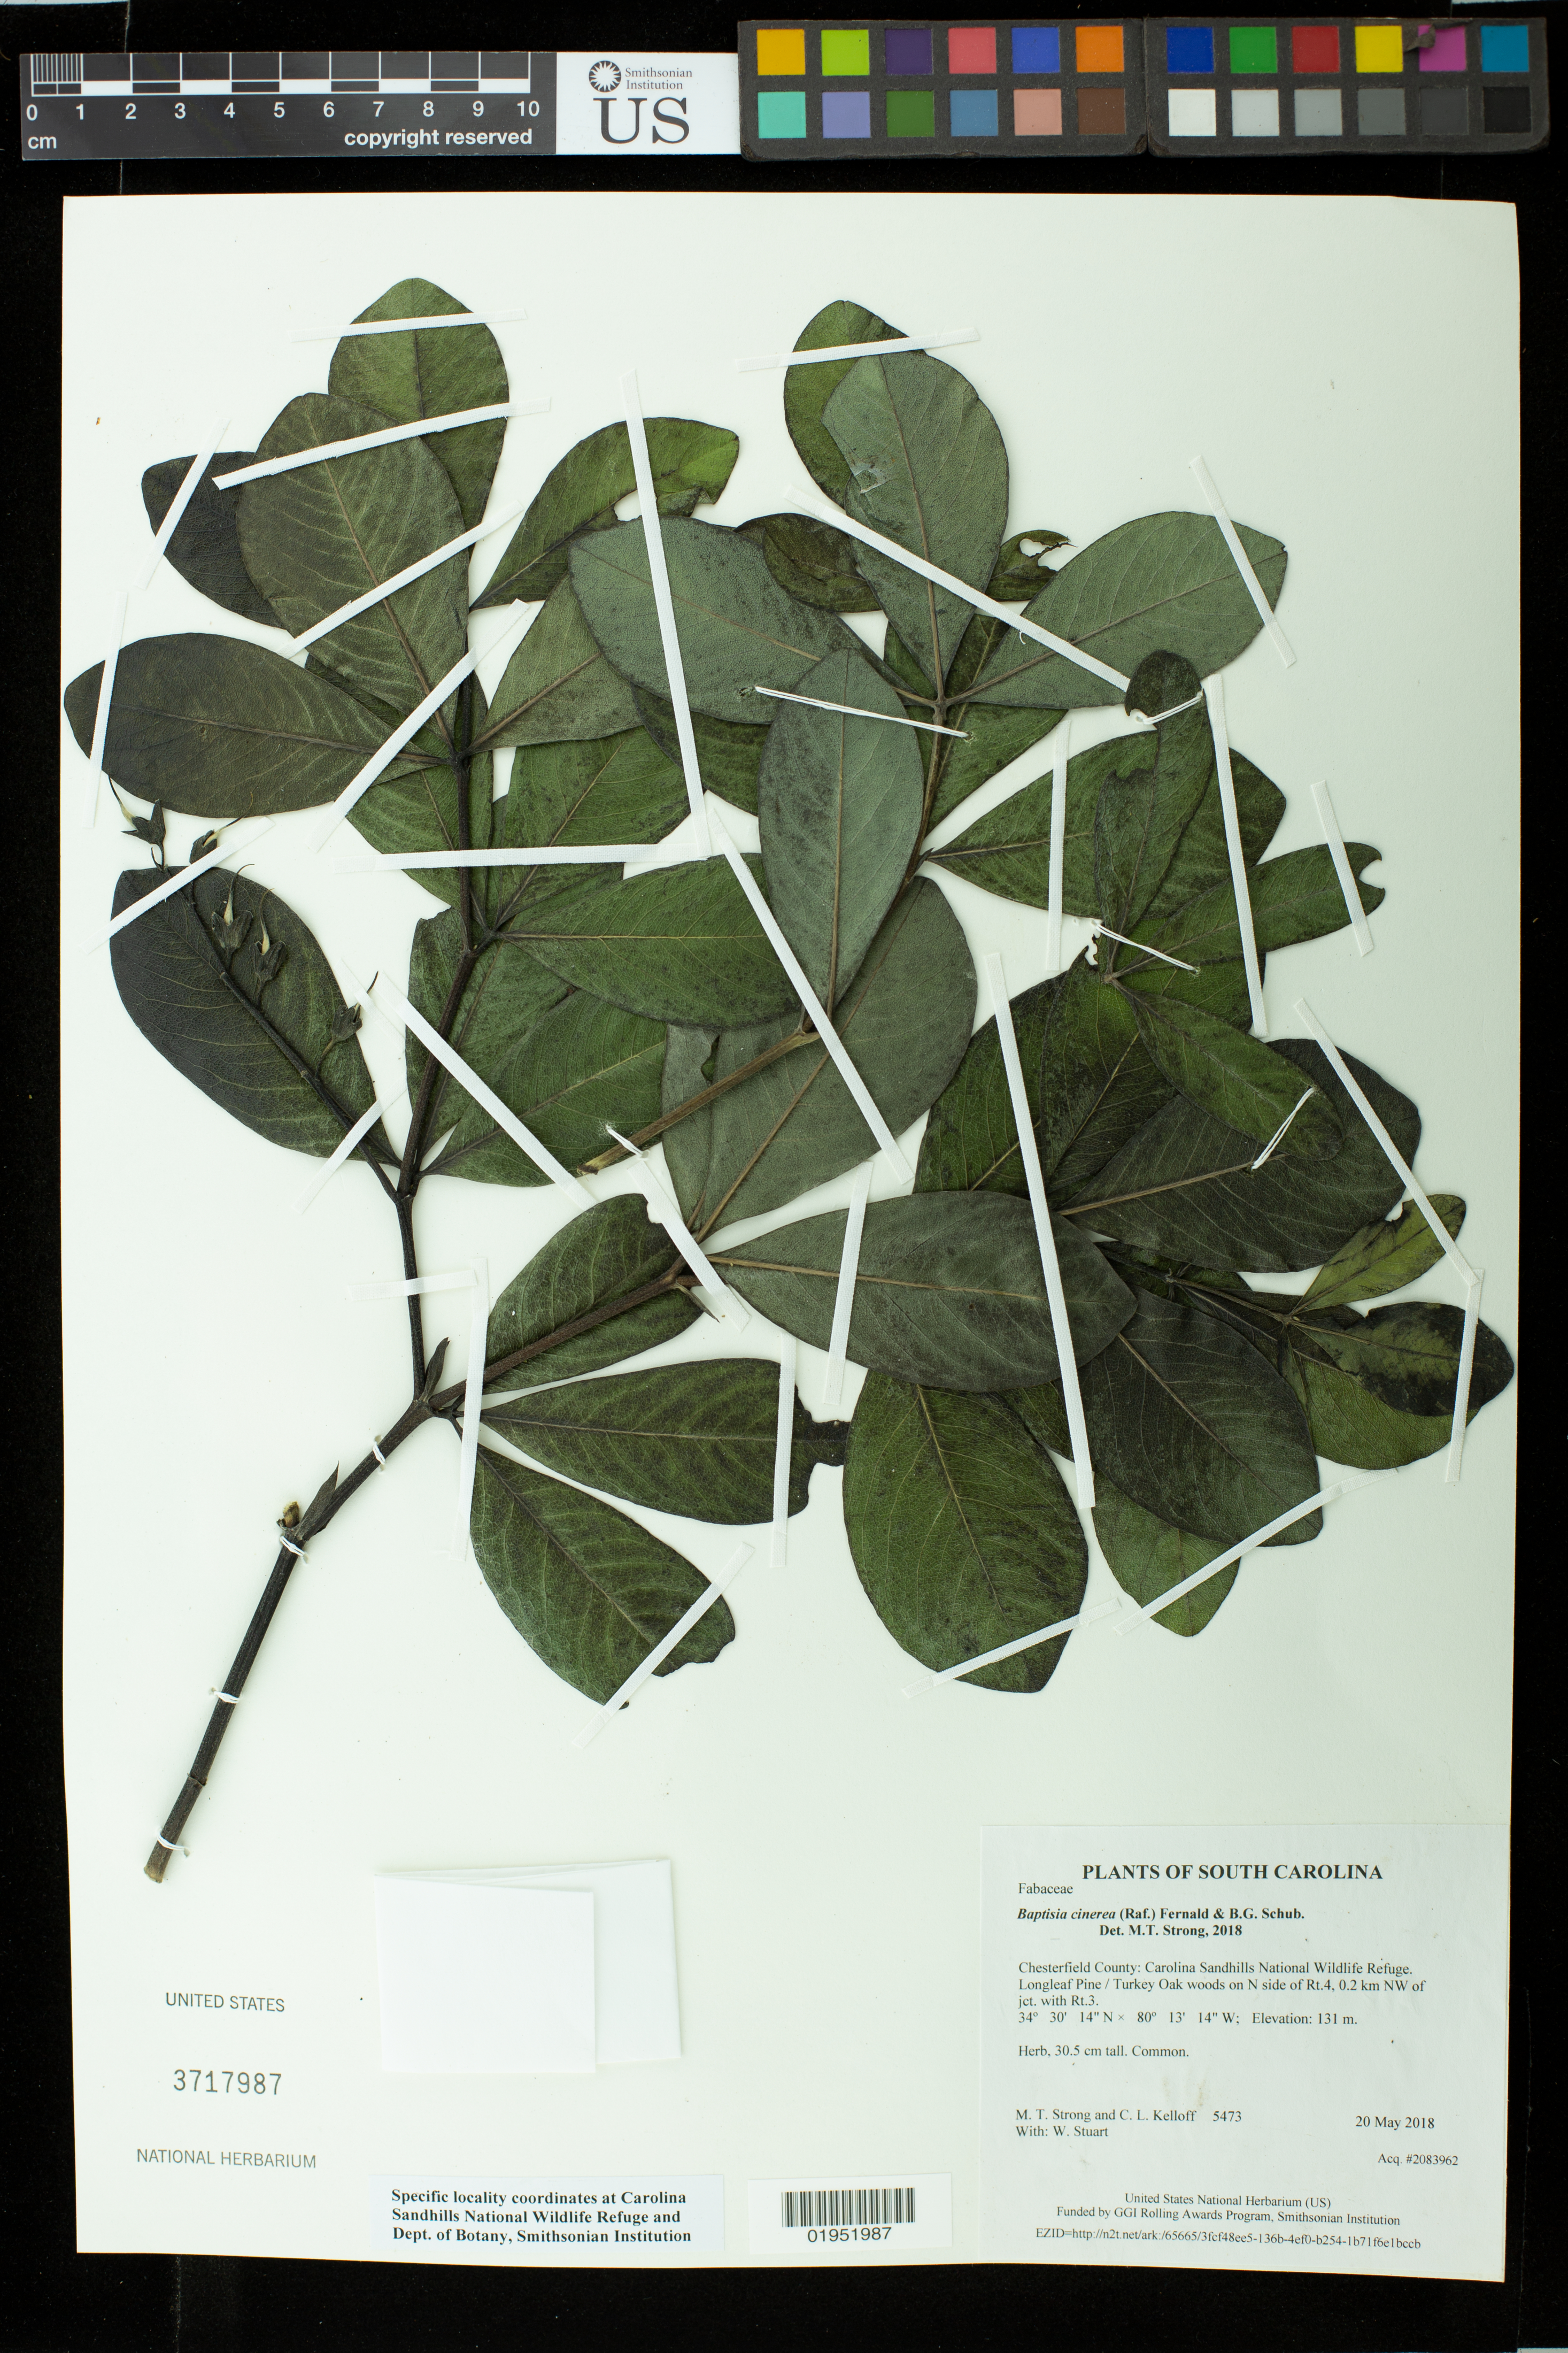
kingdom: Plantae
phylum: Tracheophyta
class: Magnoliopsida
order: Fabales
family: Fabaceae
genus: Baptisia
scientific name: Baptisia cinerea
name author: (Raf.) Fernald & B.G. Schub.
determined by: Strong, Mark T., (BOT), Smithsonian Institution - National Museum of Natural History (UNITED STATES)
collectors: M. T. Strong, C. L. Kelloff & W. Stuart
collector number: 5473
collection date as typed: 20 May 2018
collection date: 2018-05-20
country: United States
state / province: South Carolina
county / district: Chesterfield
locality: Carolina Sandhills National Wildlife Refuge. Longleaf Pine / Turkey Oak woods on N side of Rt.4, 0.2 km NW of jct. with Rt.3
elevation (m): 131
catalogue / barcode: US 3717987